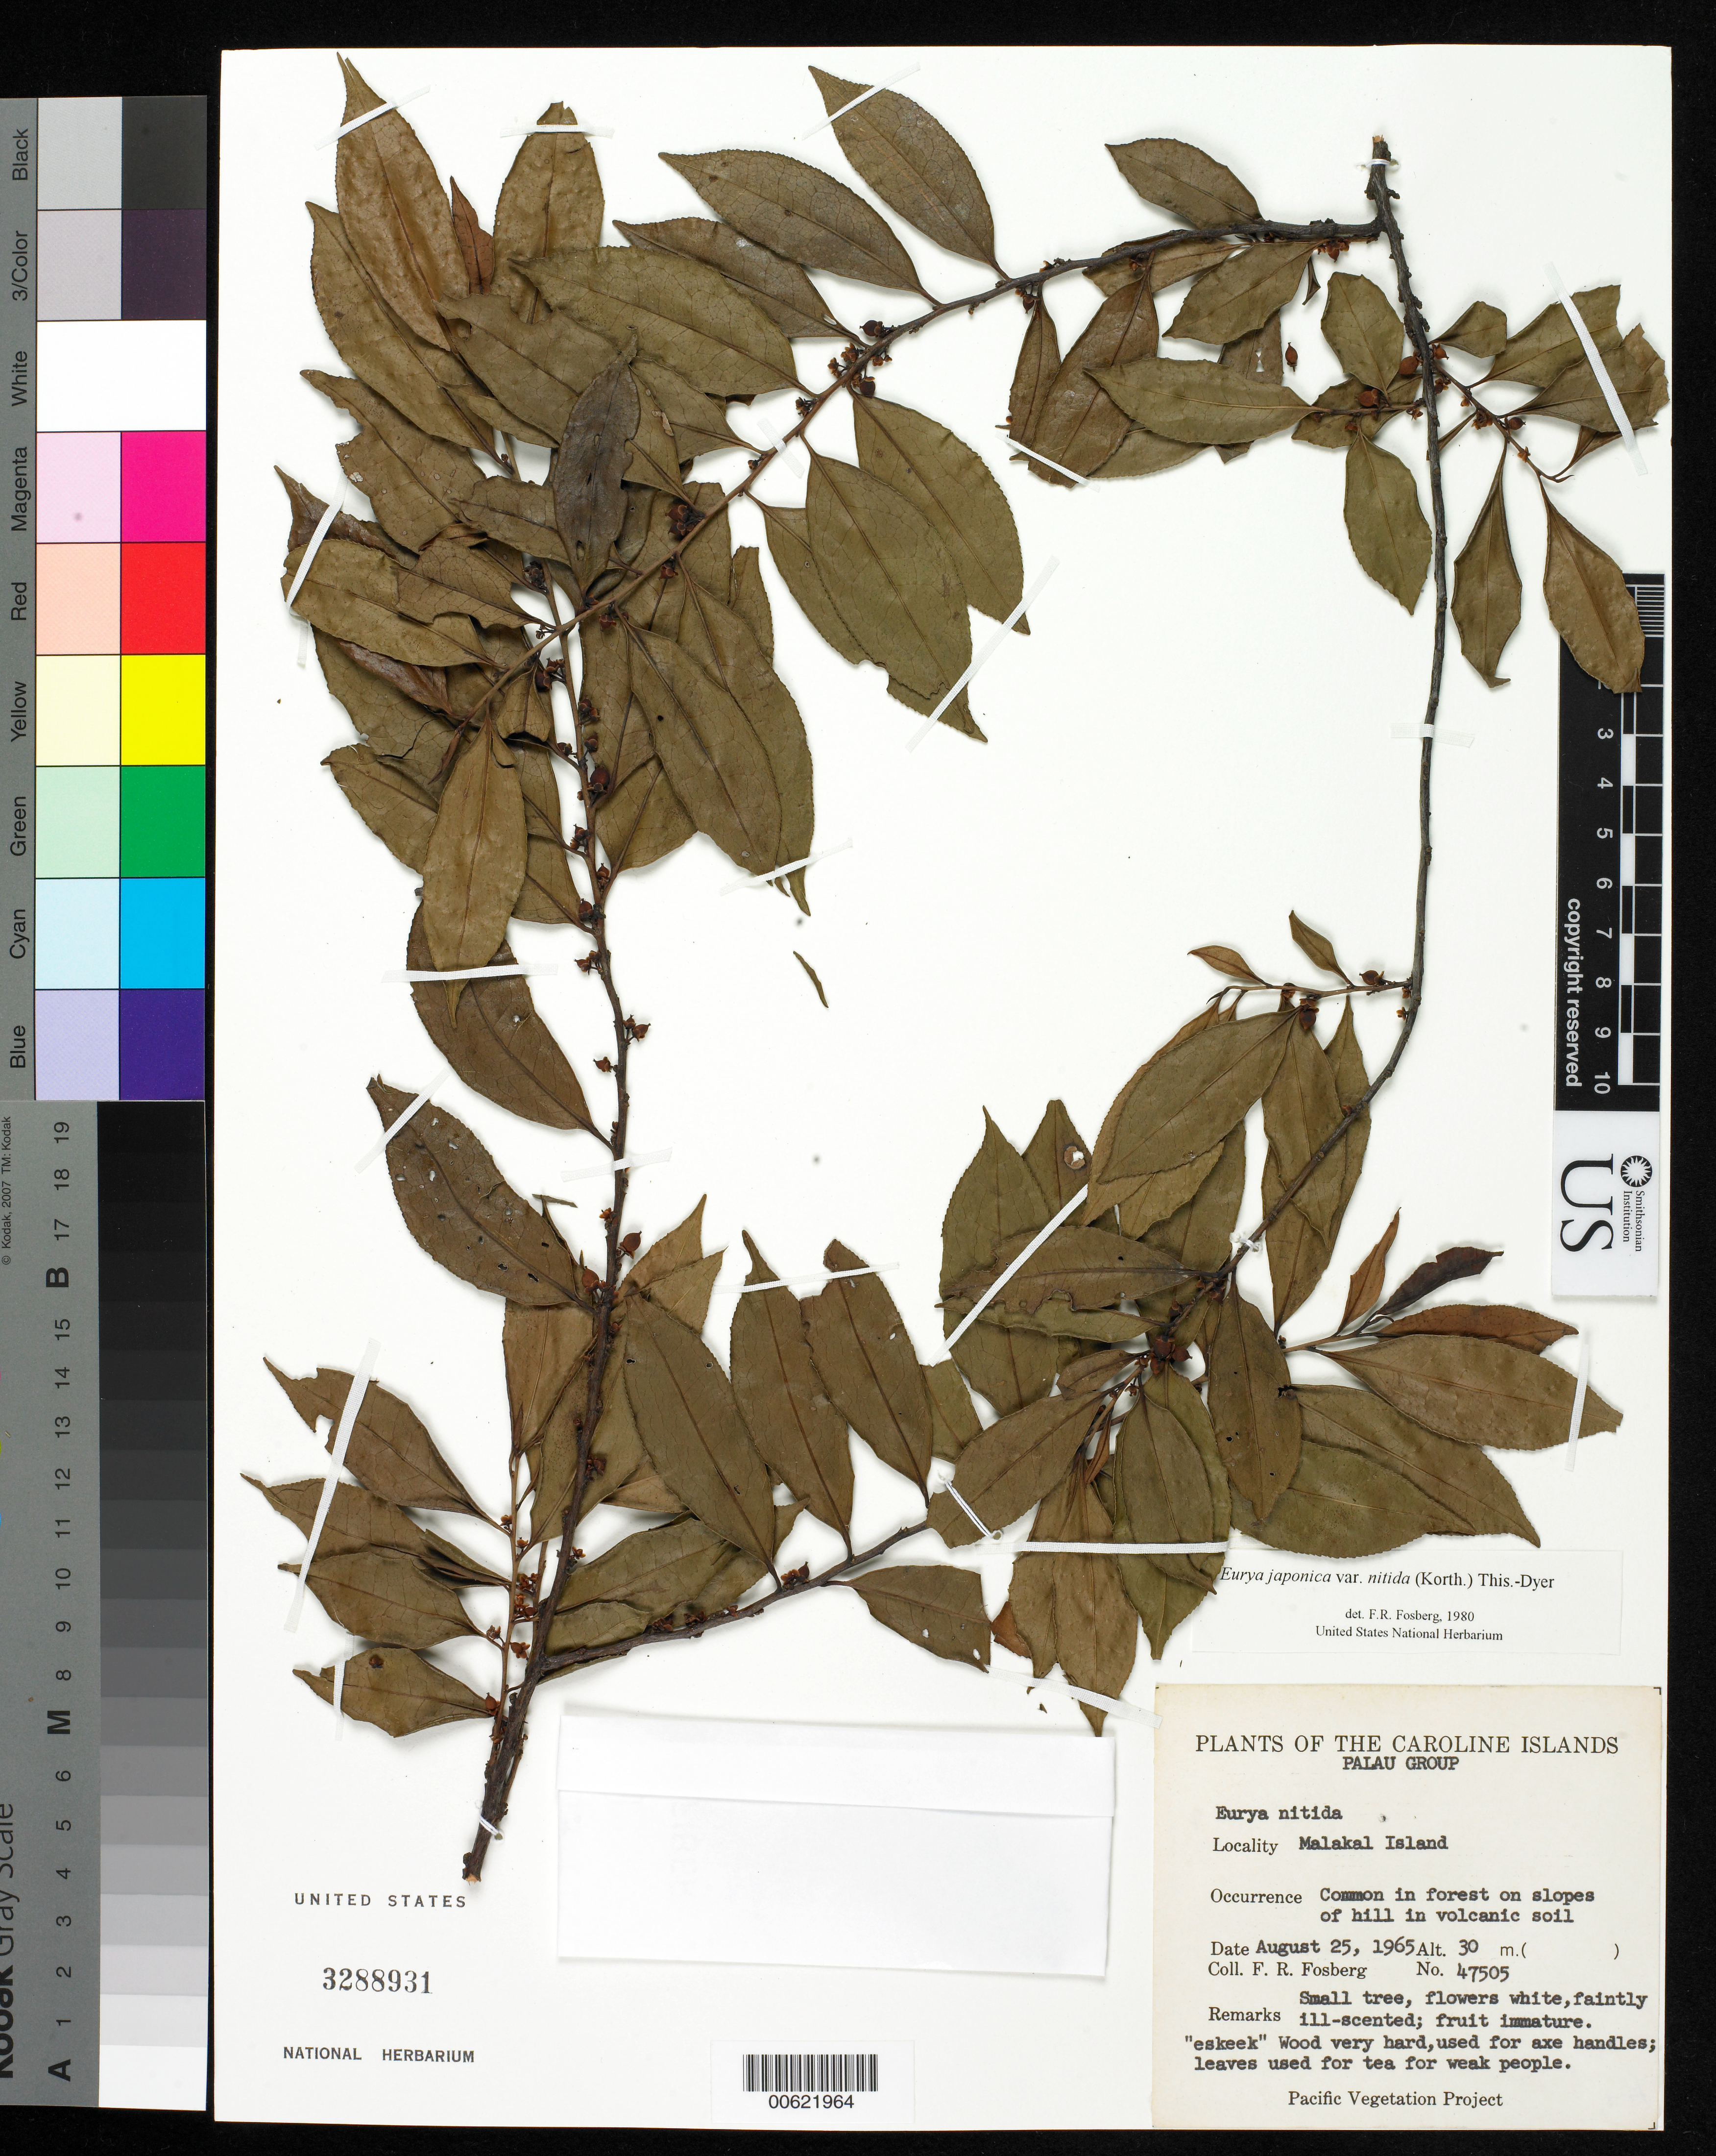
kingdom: Plantae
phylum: Tracheophyta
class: Magnoliopsida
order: Ericales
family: Pentaphylacaceae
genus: Eurya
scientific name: Eurya japonica var. nitida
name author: (Korth.) Dyer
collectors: F. R. Fosberg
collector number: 47505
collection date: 1965-08-25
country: Palau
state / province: Koror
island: Ngemelachel (Malakal)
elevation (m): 30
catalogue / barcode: US 3288931